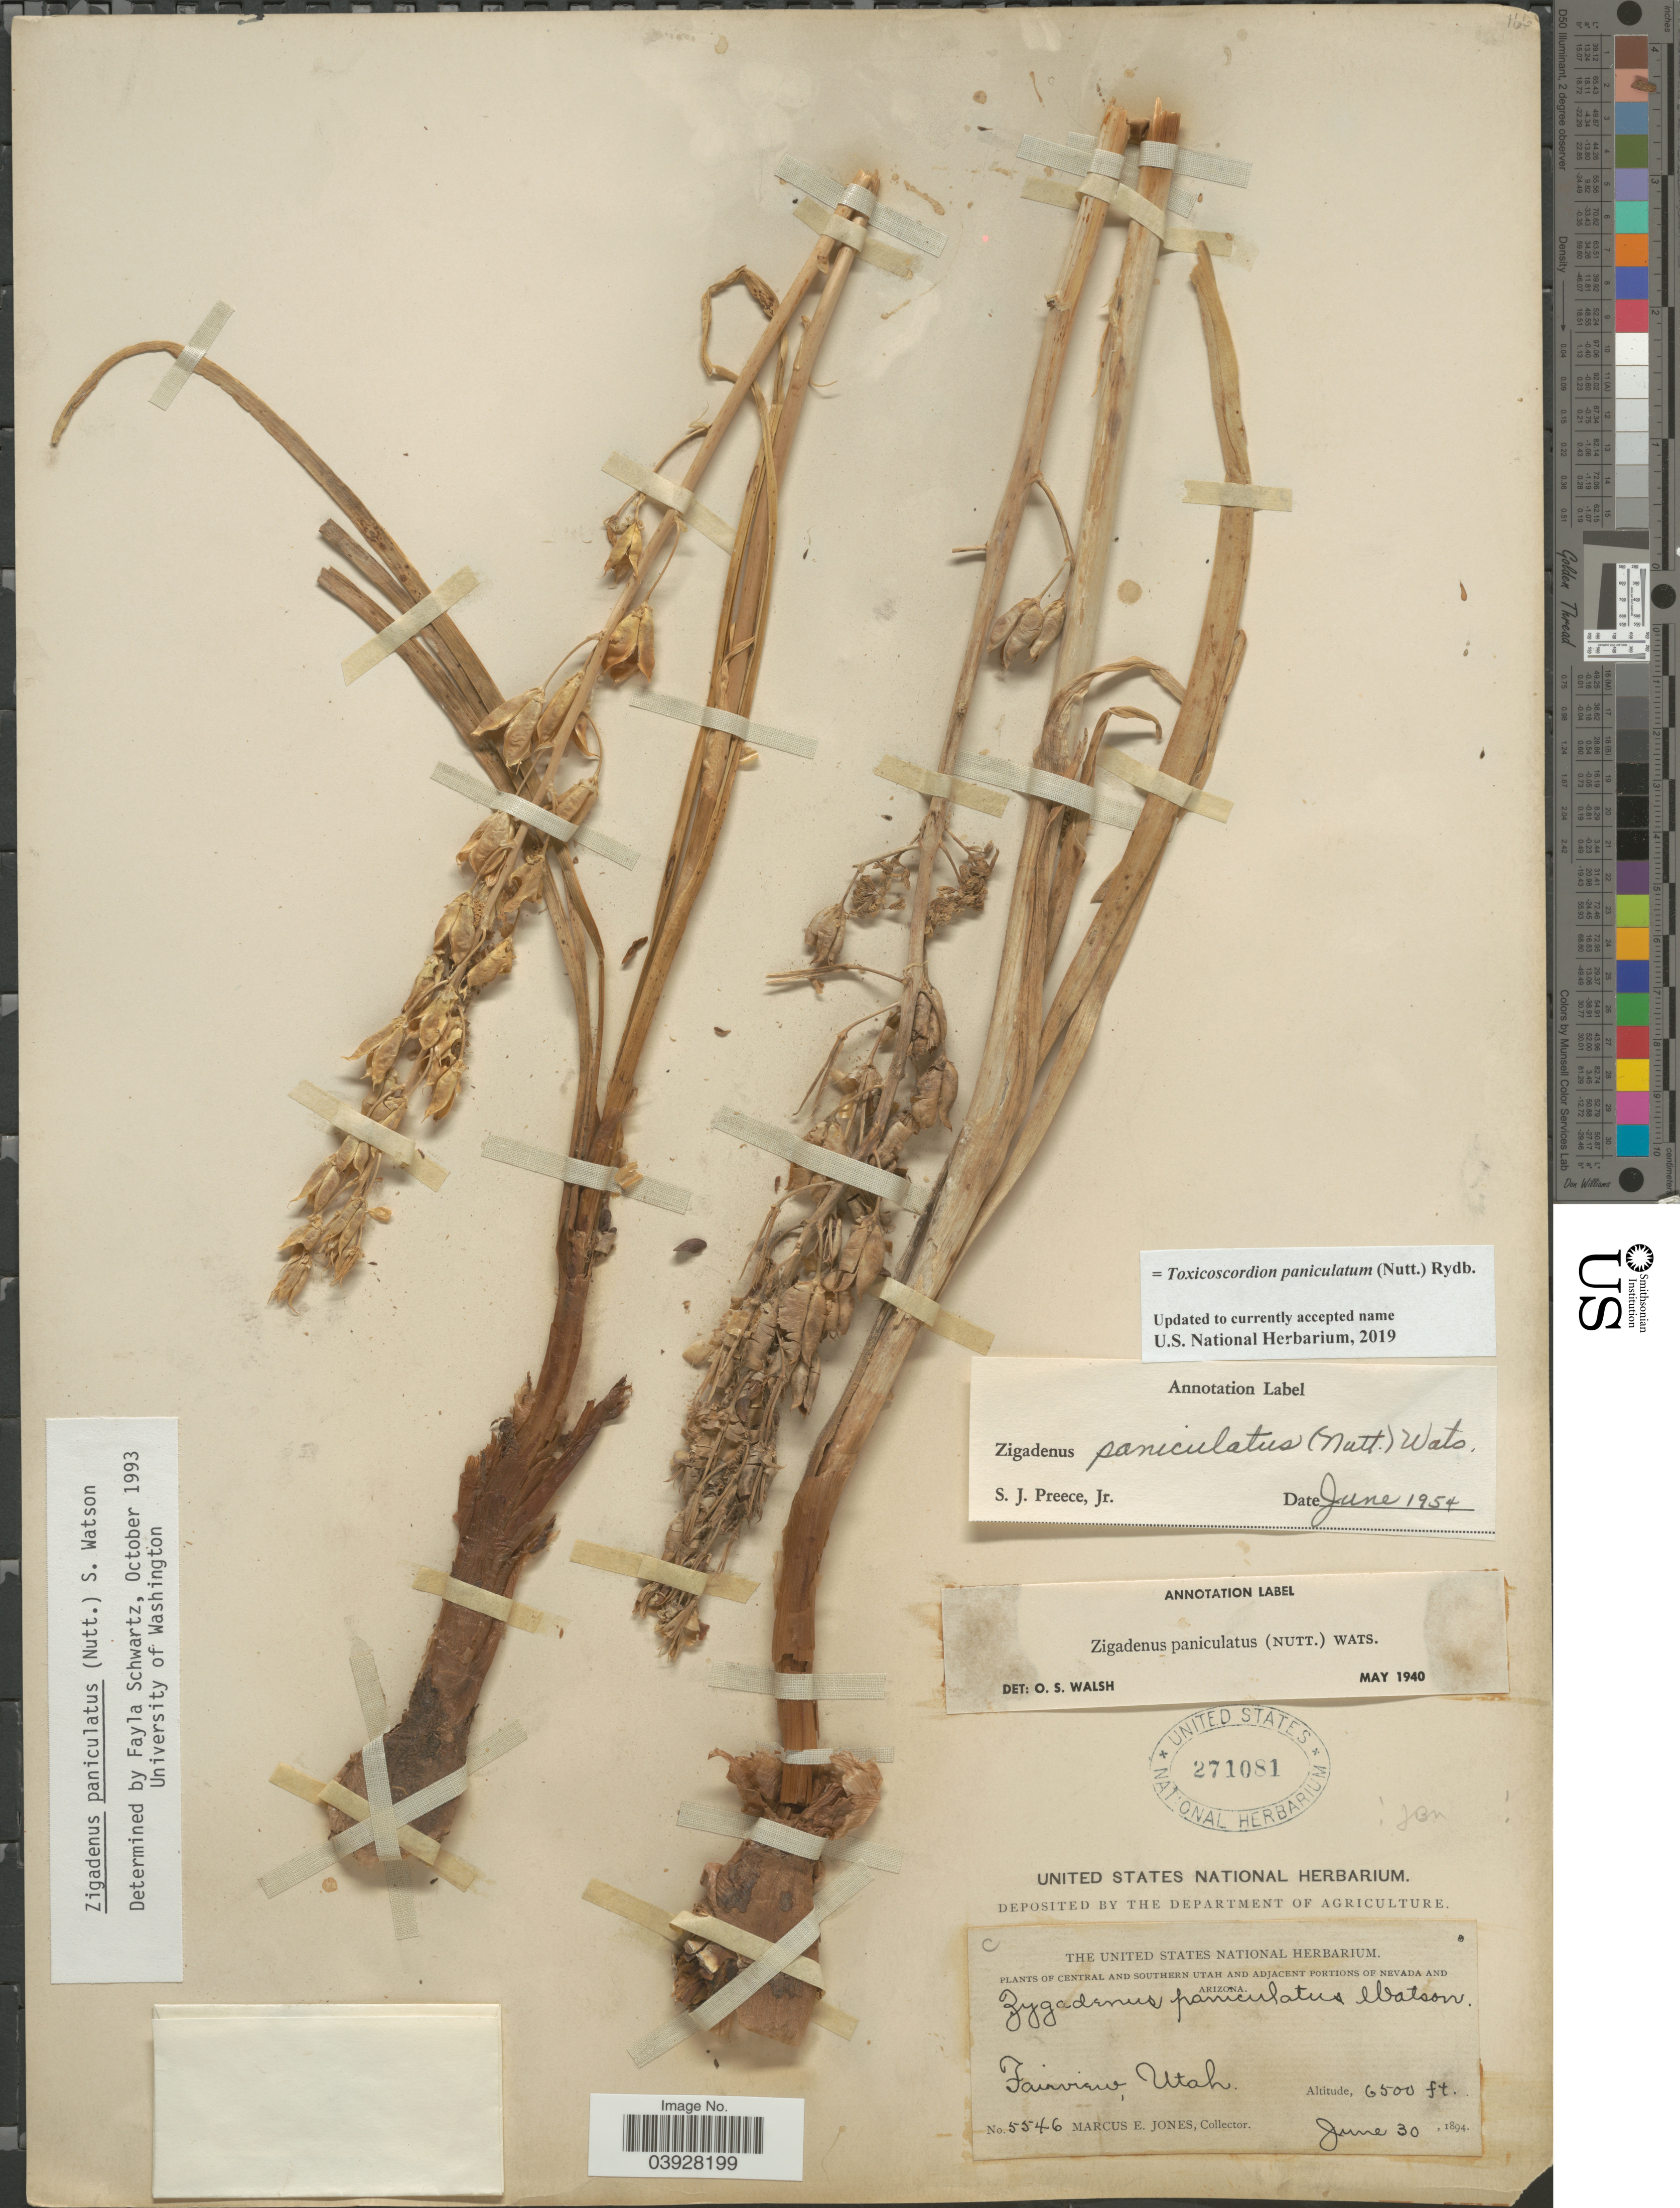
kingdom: Plantae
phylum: Tracheophyta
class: Liliopsida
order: Liliales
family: Melanthiaceae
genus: Toxicoscordion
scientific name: Toxicoscordion paniculatum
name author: (Nutt.) Rydb.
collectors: M. E. Jones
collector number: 5546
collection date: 1894-06-30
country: United States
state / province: Utah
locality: Central and Southern Utah. Fairview.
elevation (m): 1981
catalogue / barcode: US 271081